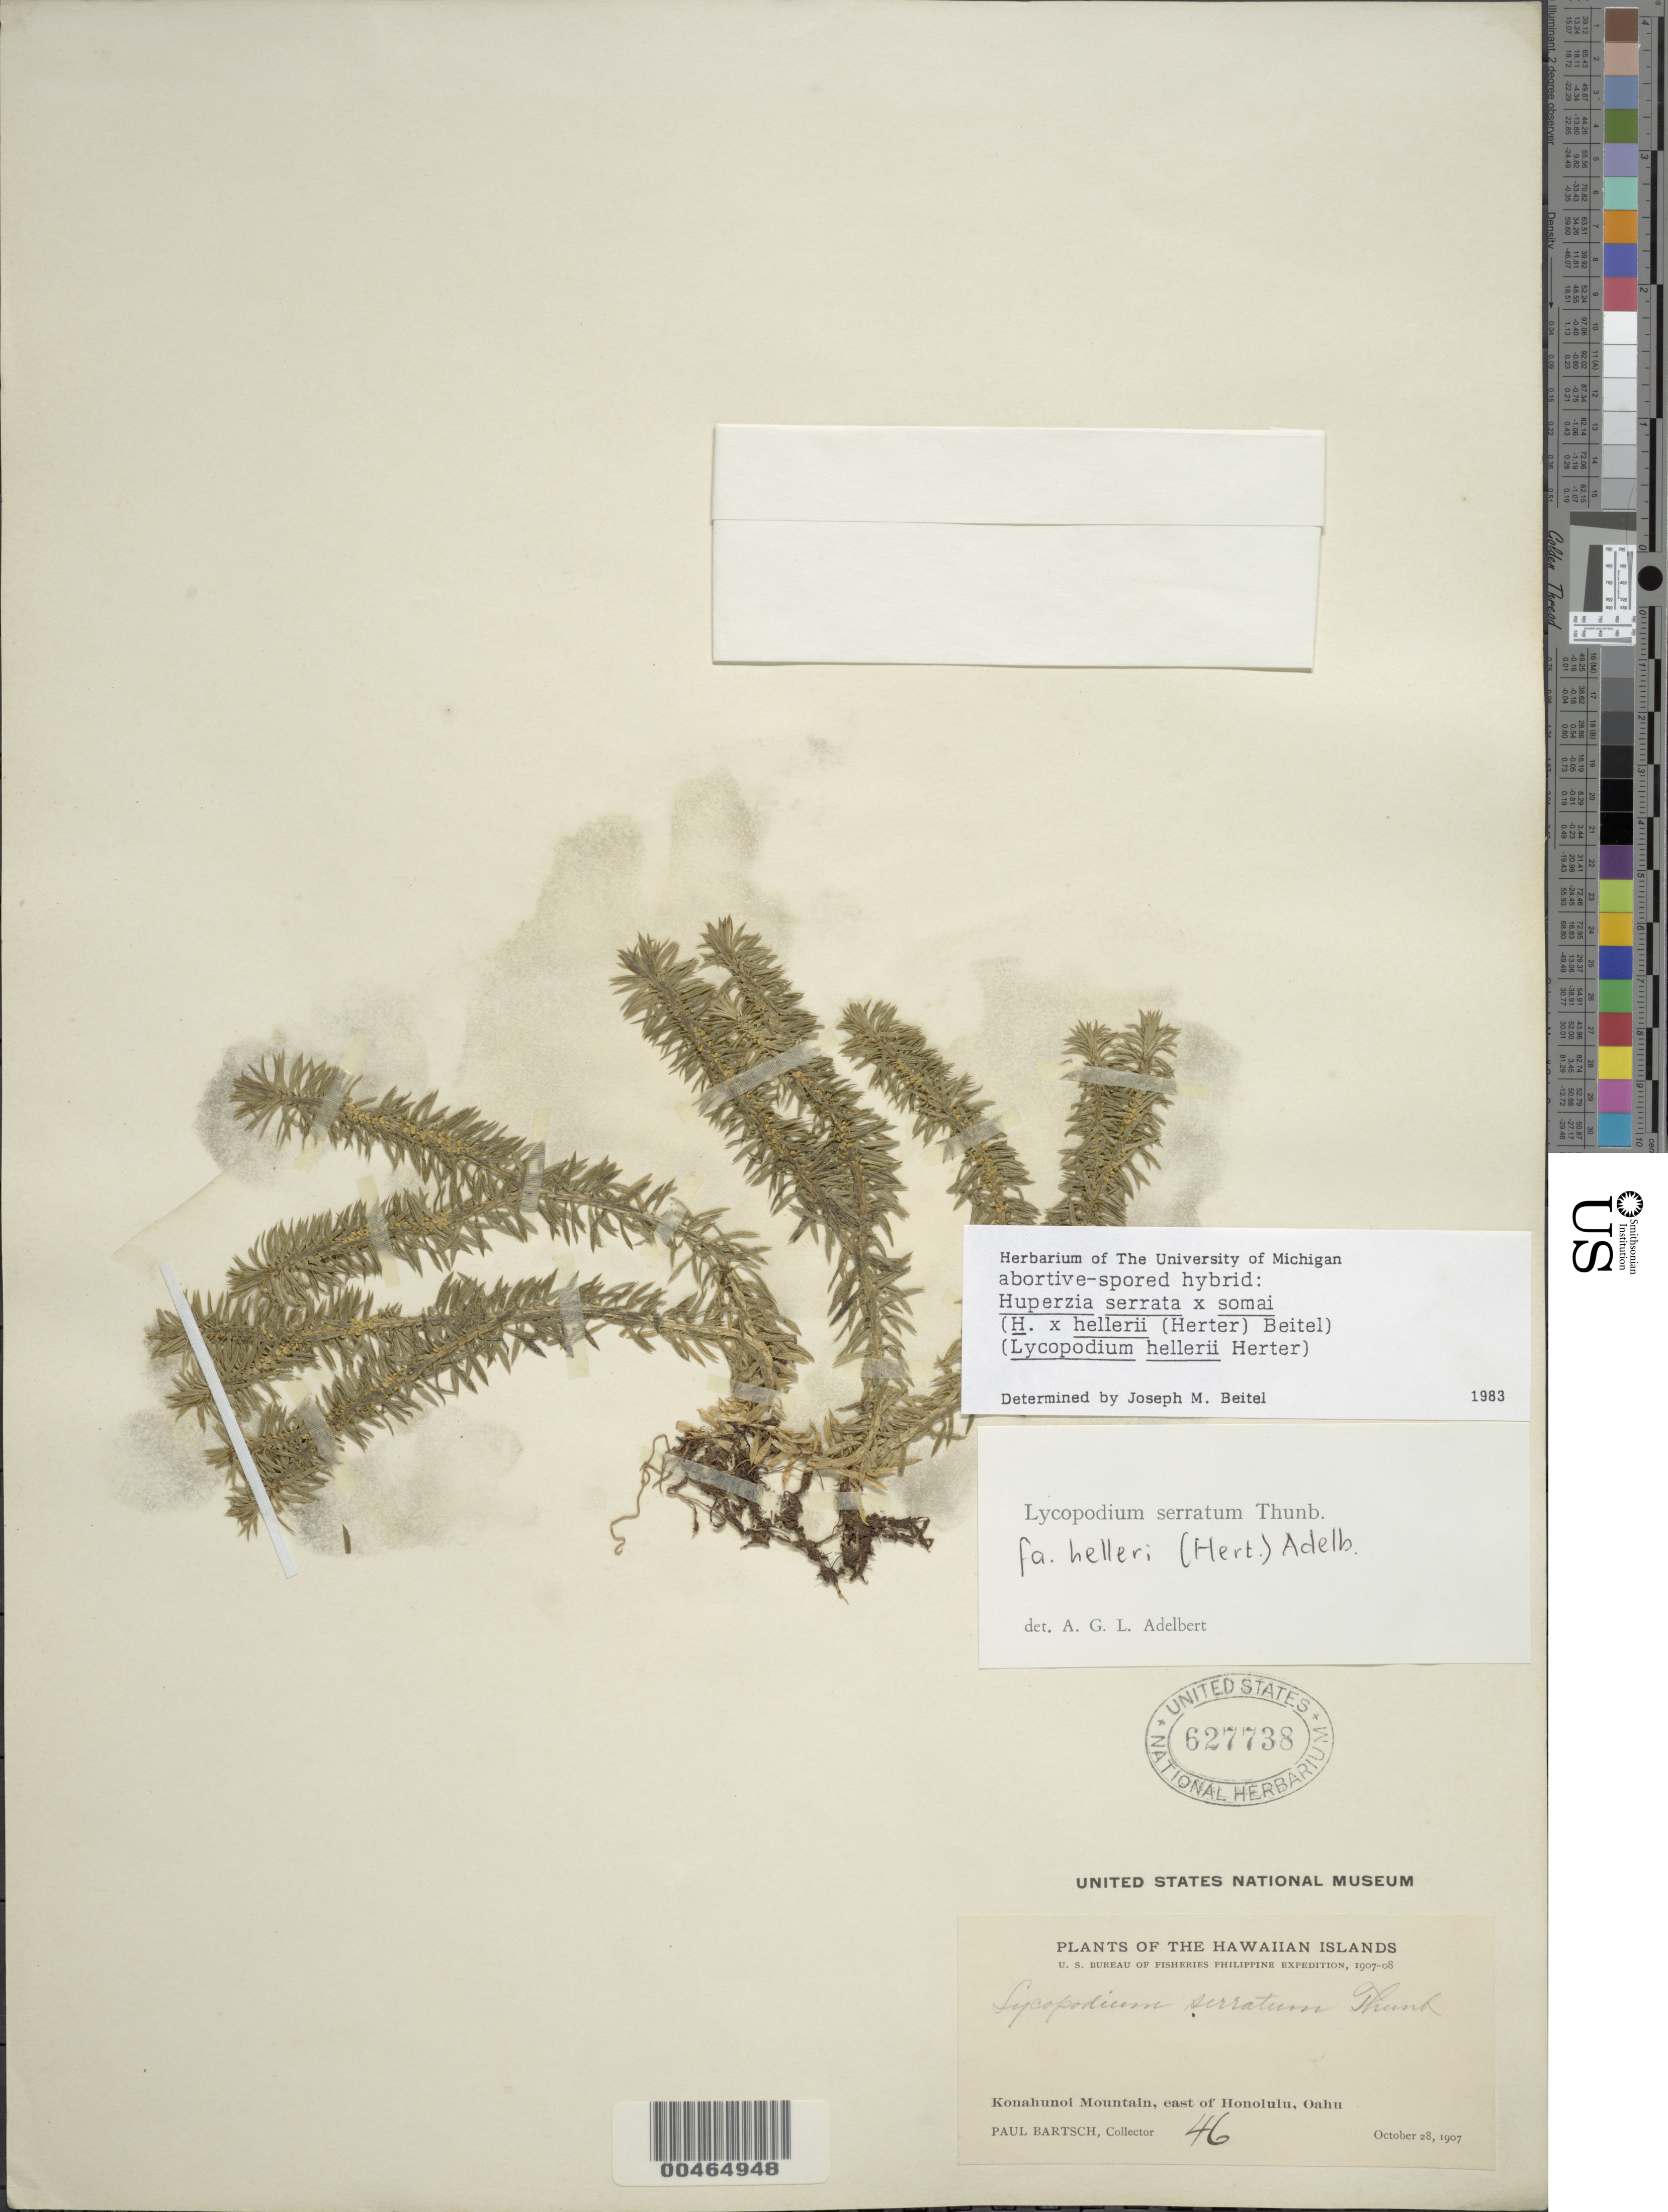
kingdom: Plantae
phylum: Tracheophyta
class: Lycopodiopsida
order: Lycopodiales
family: Lycopodiaceae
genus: Huperzia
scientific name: Huperzia serrata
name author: (Thunb.) Trevis.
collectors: P. Bartsch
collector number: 46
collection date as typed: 28 Oct 1907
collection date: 1907-10-28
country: United States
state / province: Hawaii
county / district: Honolulu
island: Oahu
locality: Konahunoi Mountain, E of Honolulu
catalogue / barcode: US 627738